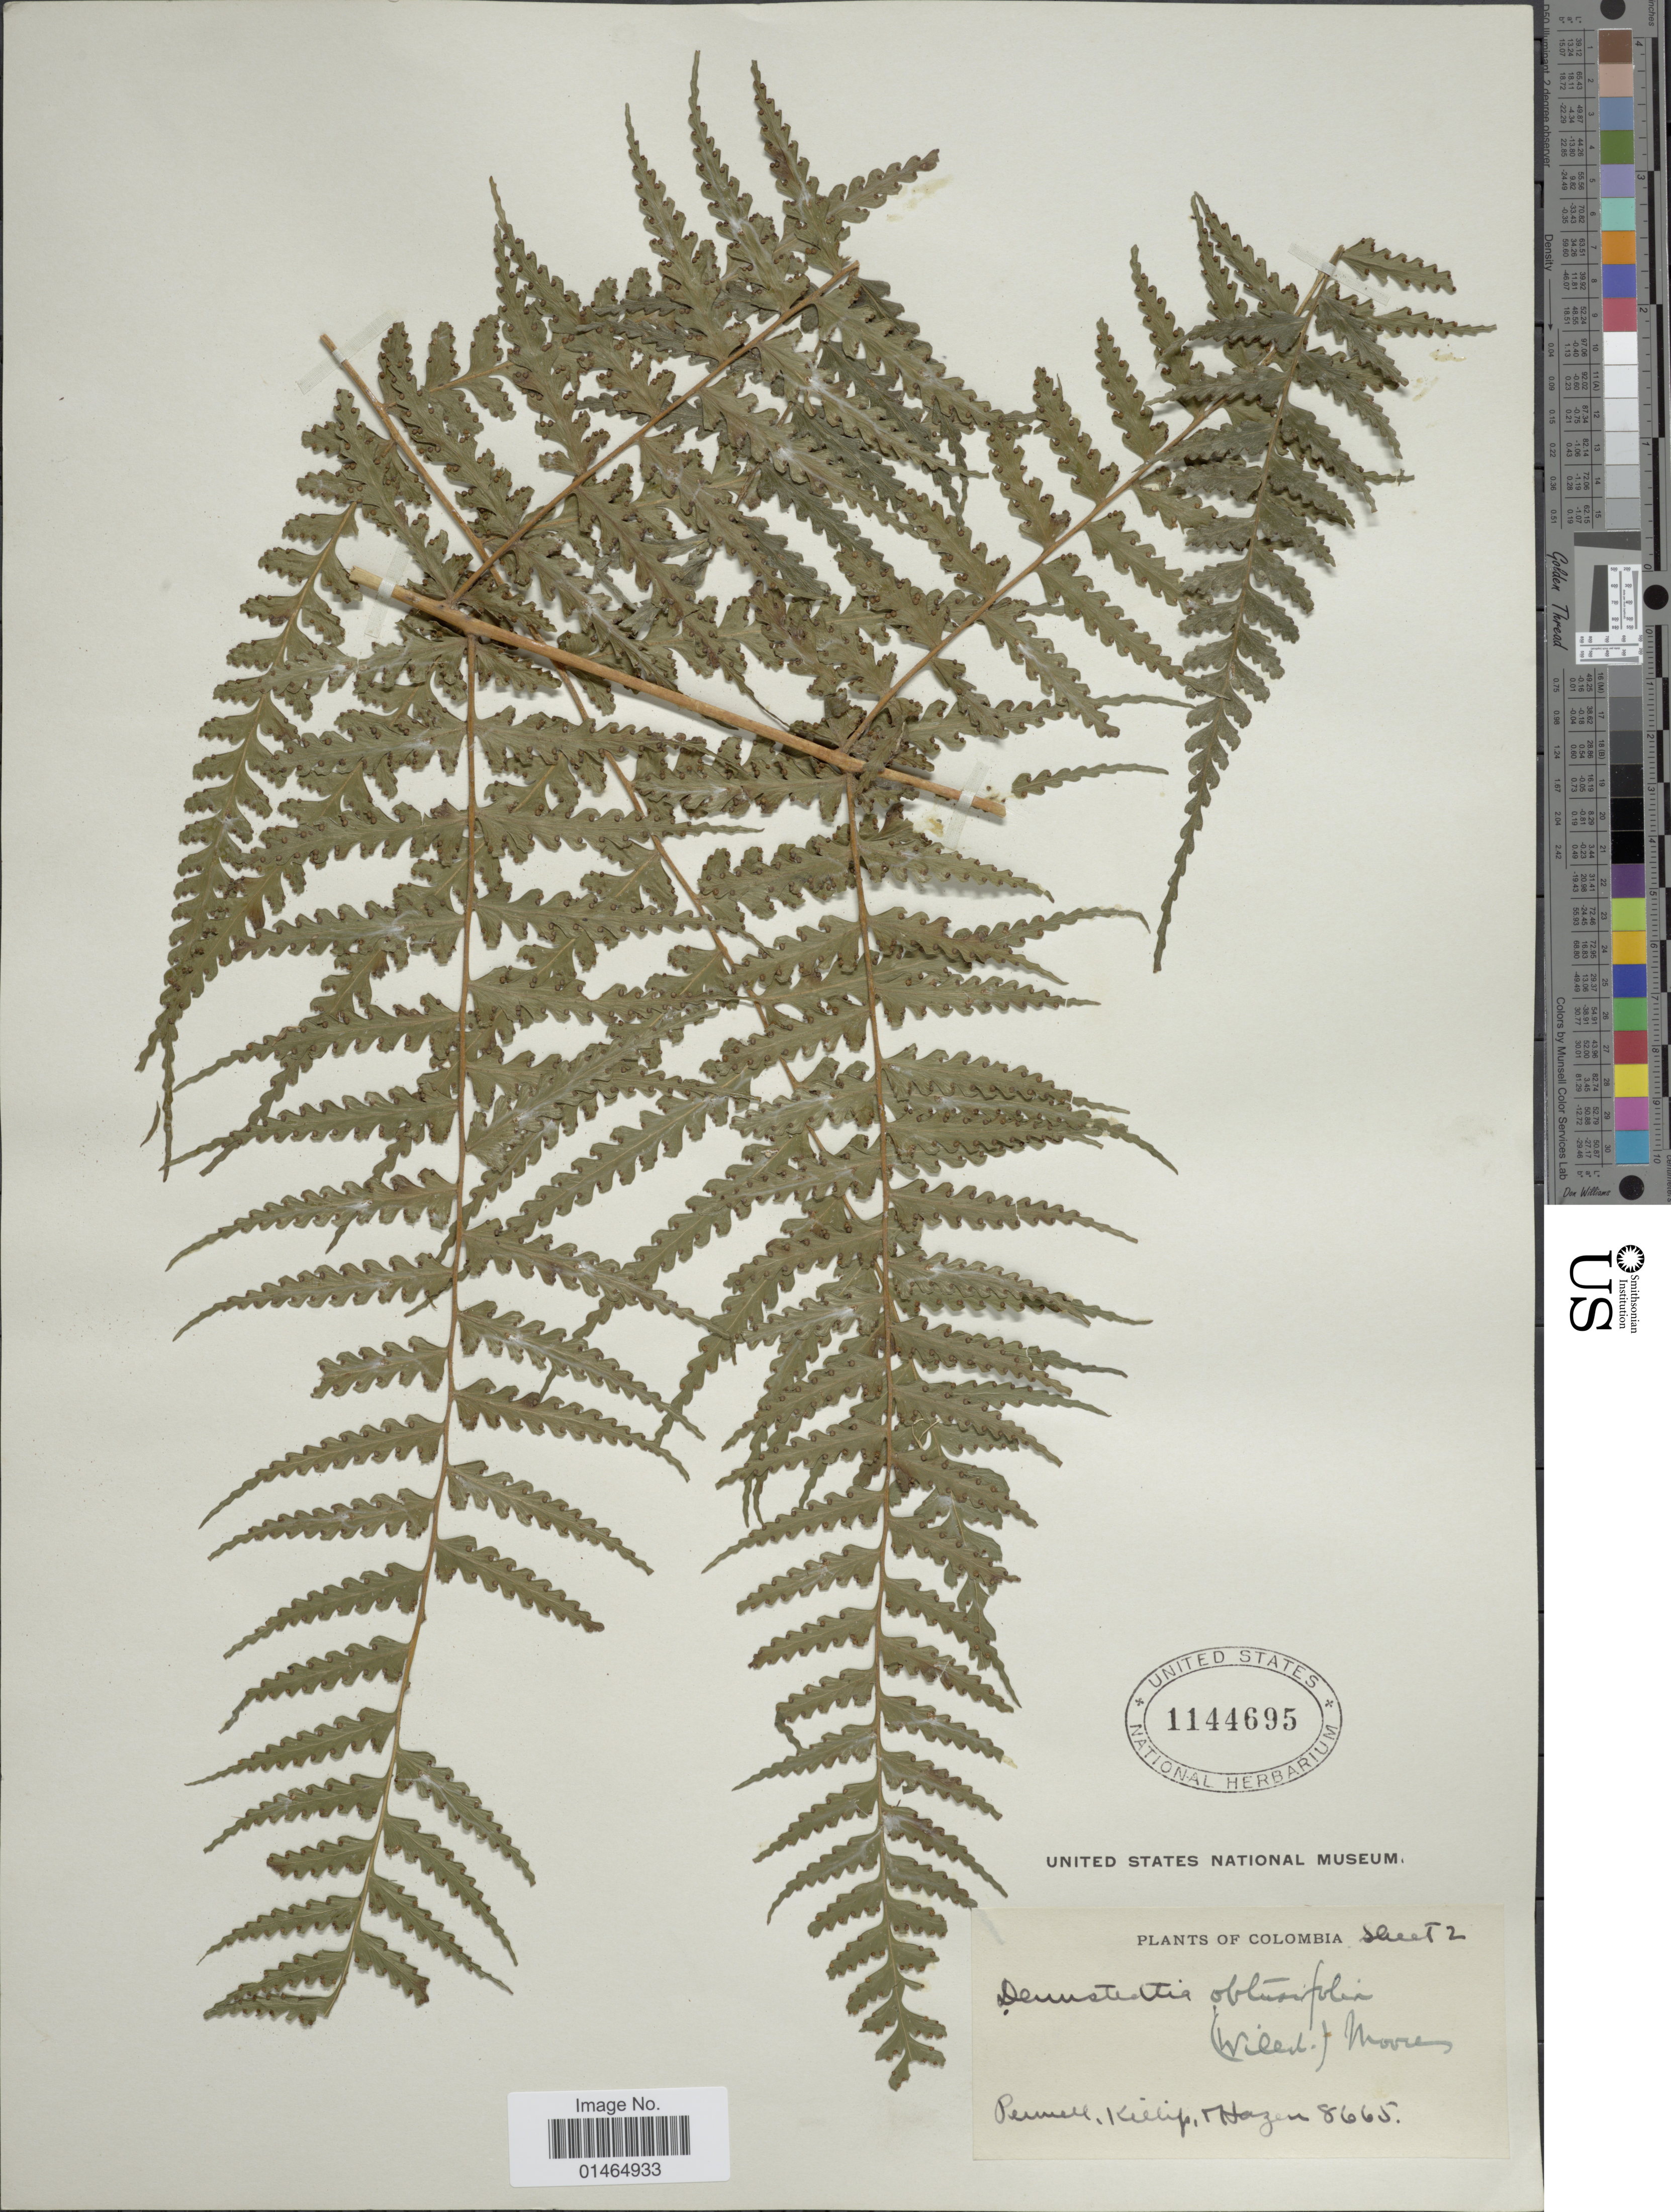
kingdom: Plantae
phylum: Tracheophyta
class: Polypodiopsida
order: Polypodiales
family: Dennstaedtiaceae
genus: Dennstaedtia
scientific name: Dennstaedtia obtusifolia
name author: (Willd.) T. Moore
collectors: -. Pennell, E. P. Killip & Hazen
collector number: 8665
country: Colombia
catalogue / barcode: US 1144695